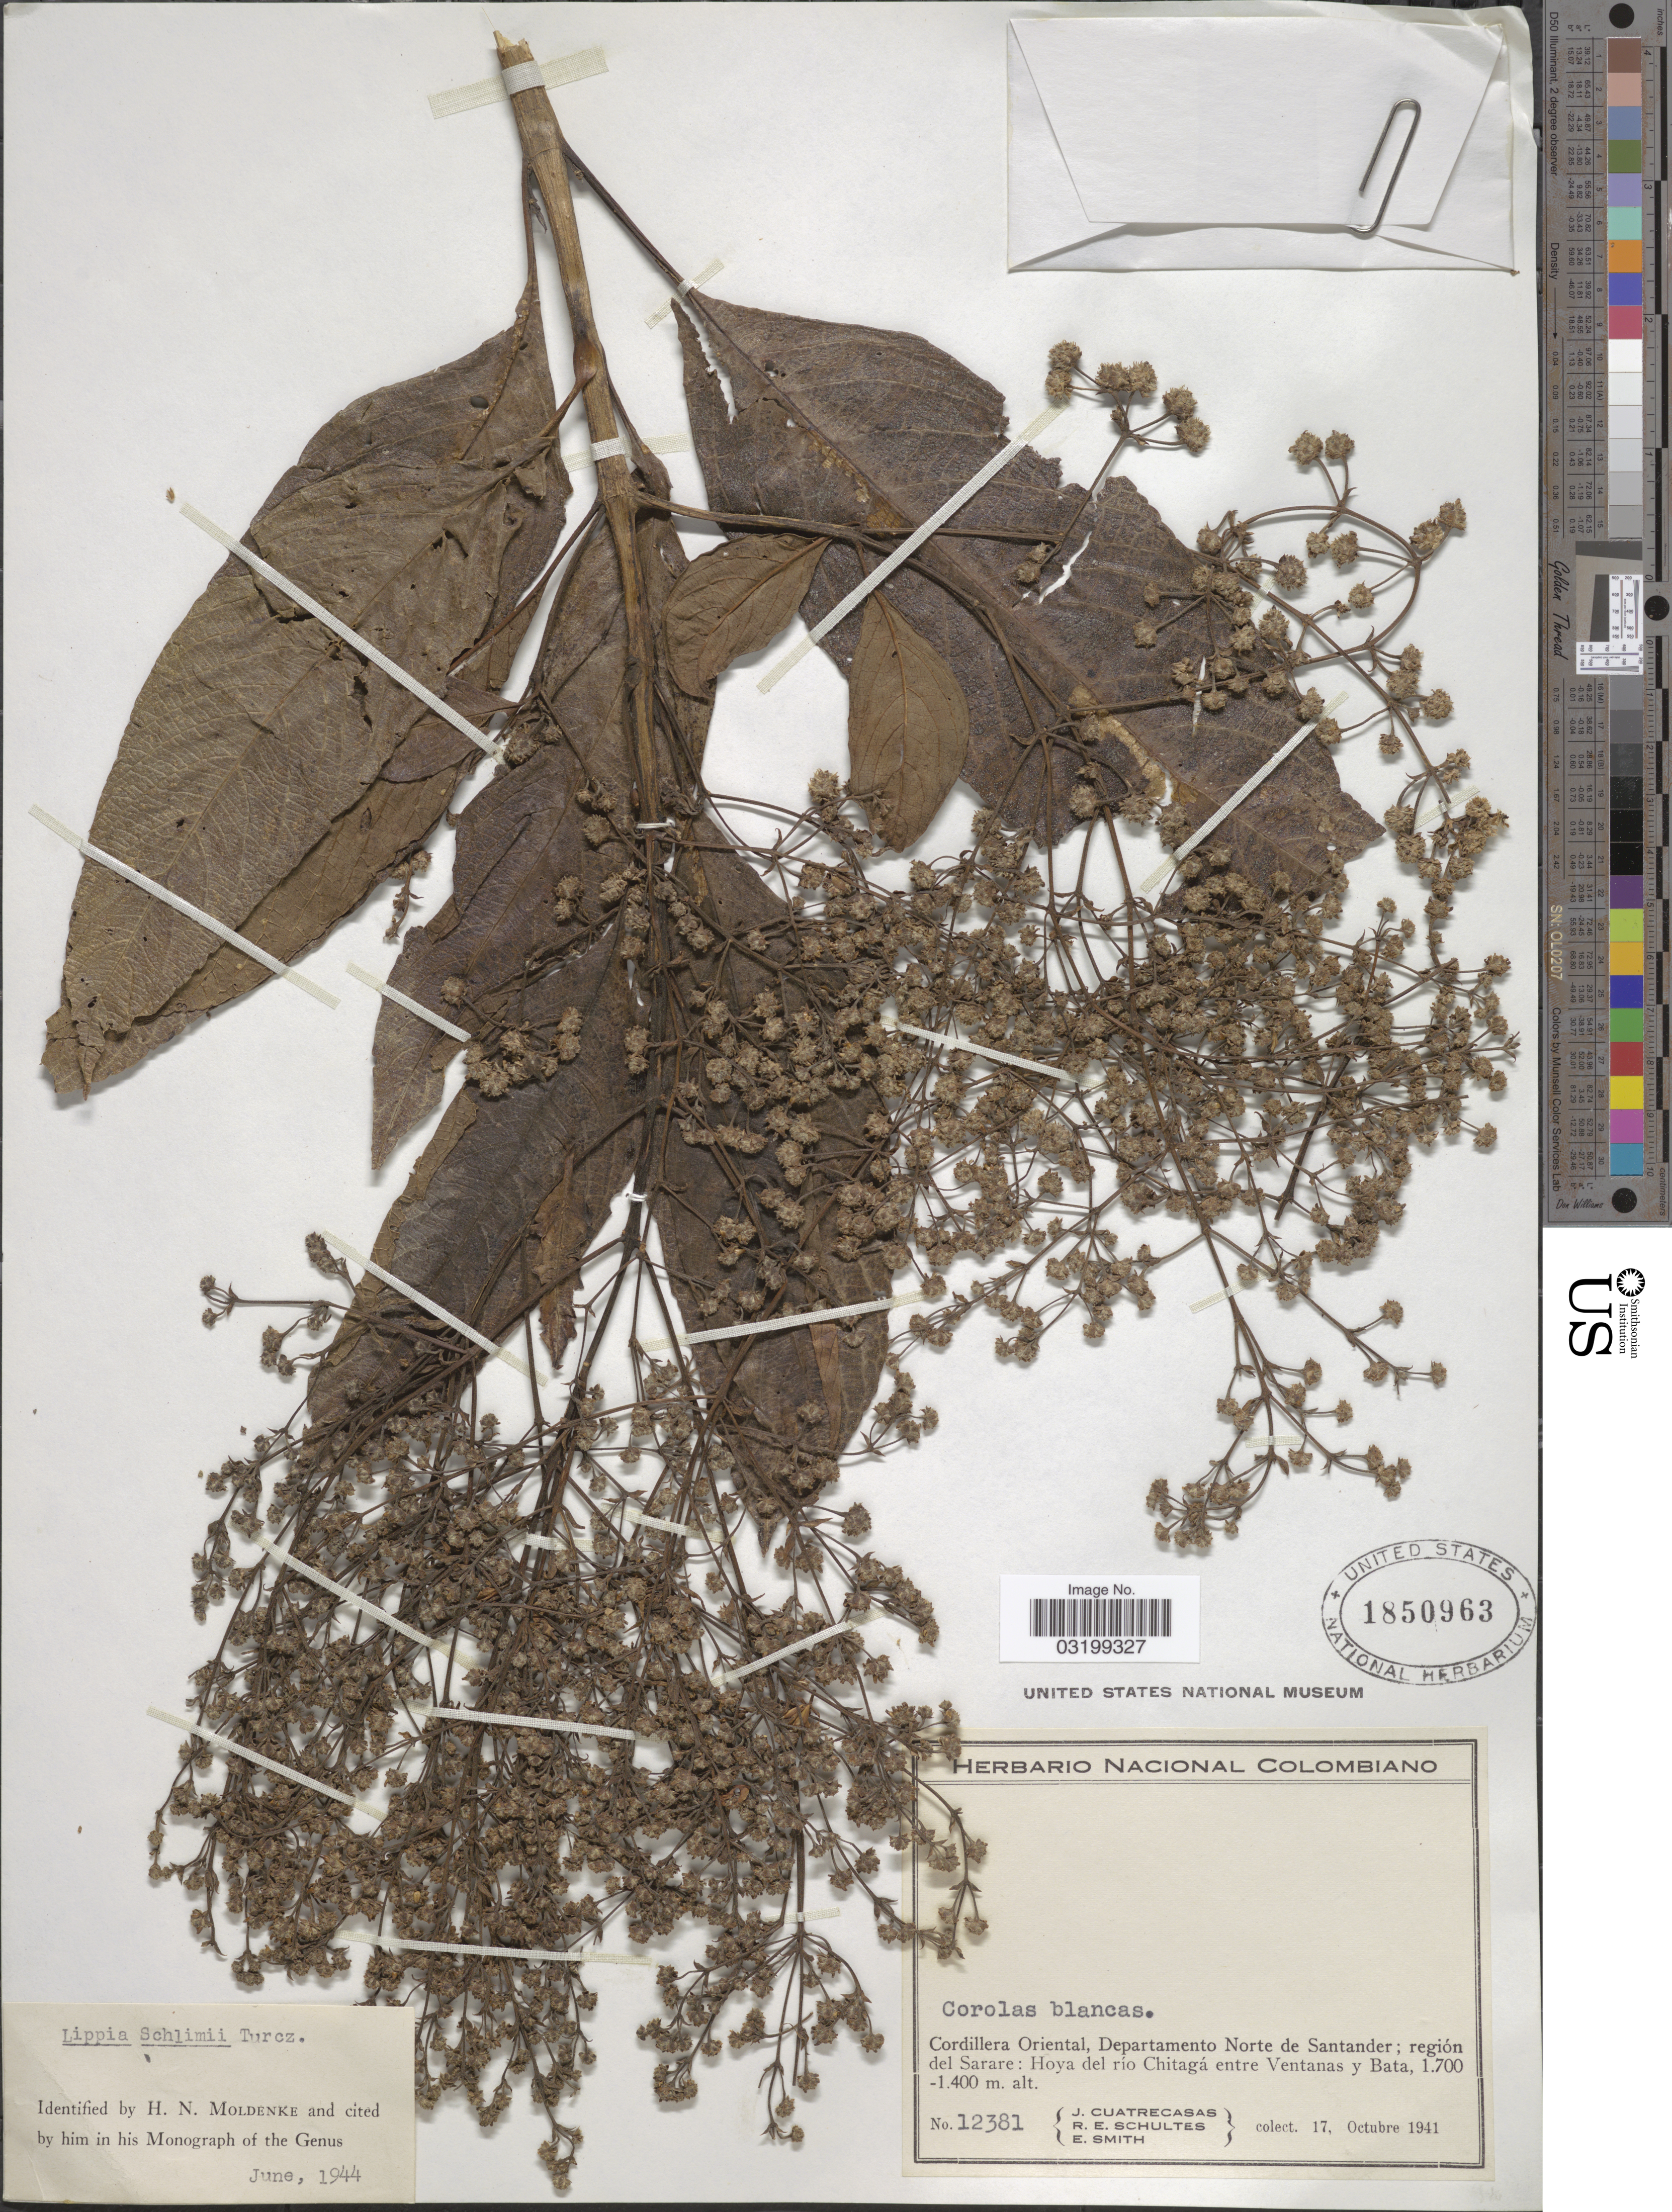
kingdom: Plantae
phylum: Tracheophyta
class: Magnoliopsida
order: Lamiales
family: Verbenaceae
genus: Lippia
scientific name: Lippia schlimii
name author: Turcz.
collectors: J. Cuatrecasas, R. E. Schultes & E. Smith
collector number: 12381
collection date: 1941-10-17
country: Colombia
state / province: Norte de Santander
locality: Cordillera Oriental, Departamento Norte de Santander; región del Sarare: Hoya del río Chitagá entre Ventanas y Bata.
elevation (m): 1400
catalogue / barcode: US 1850963